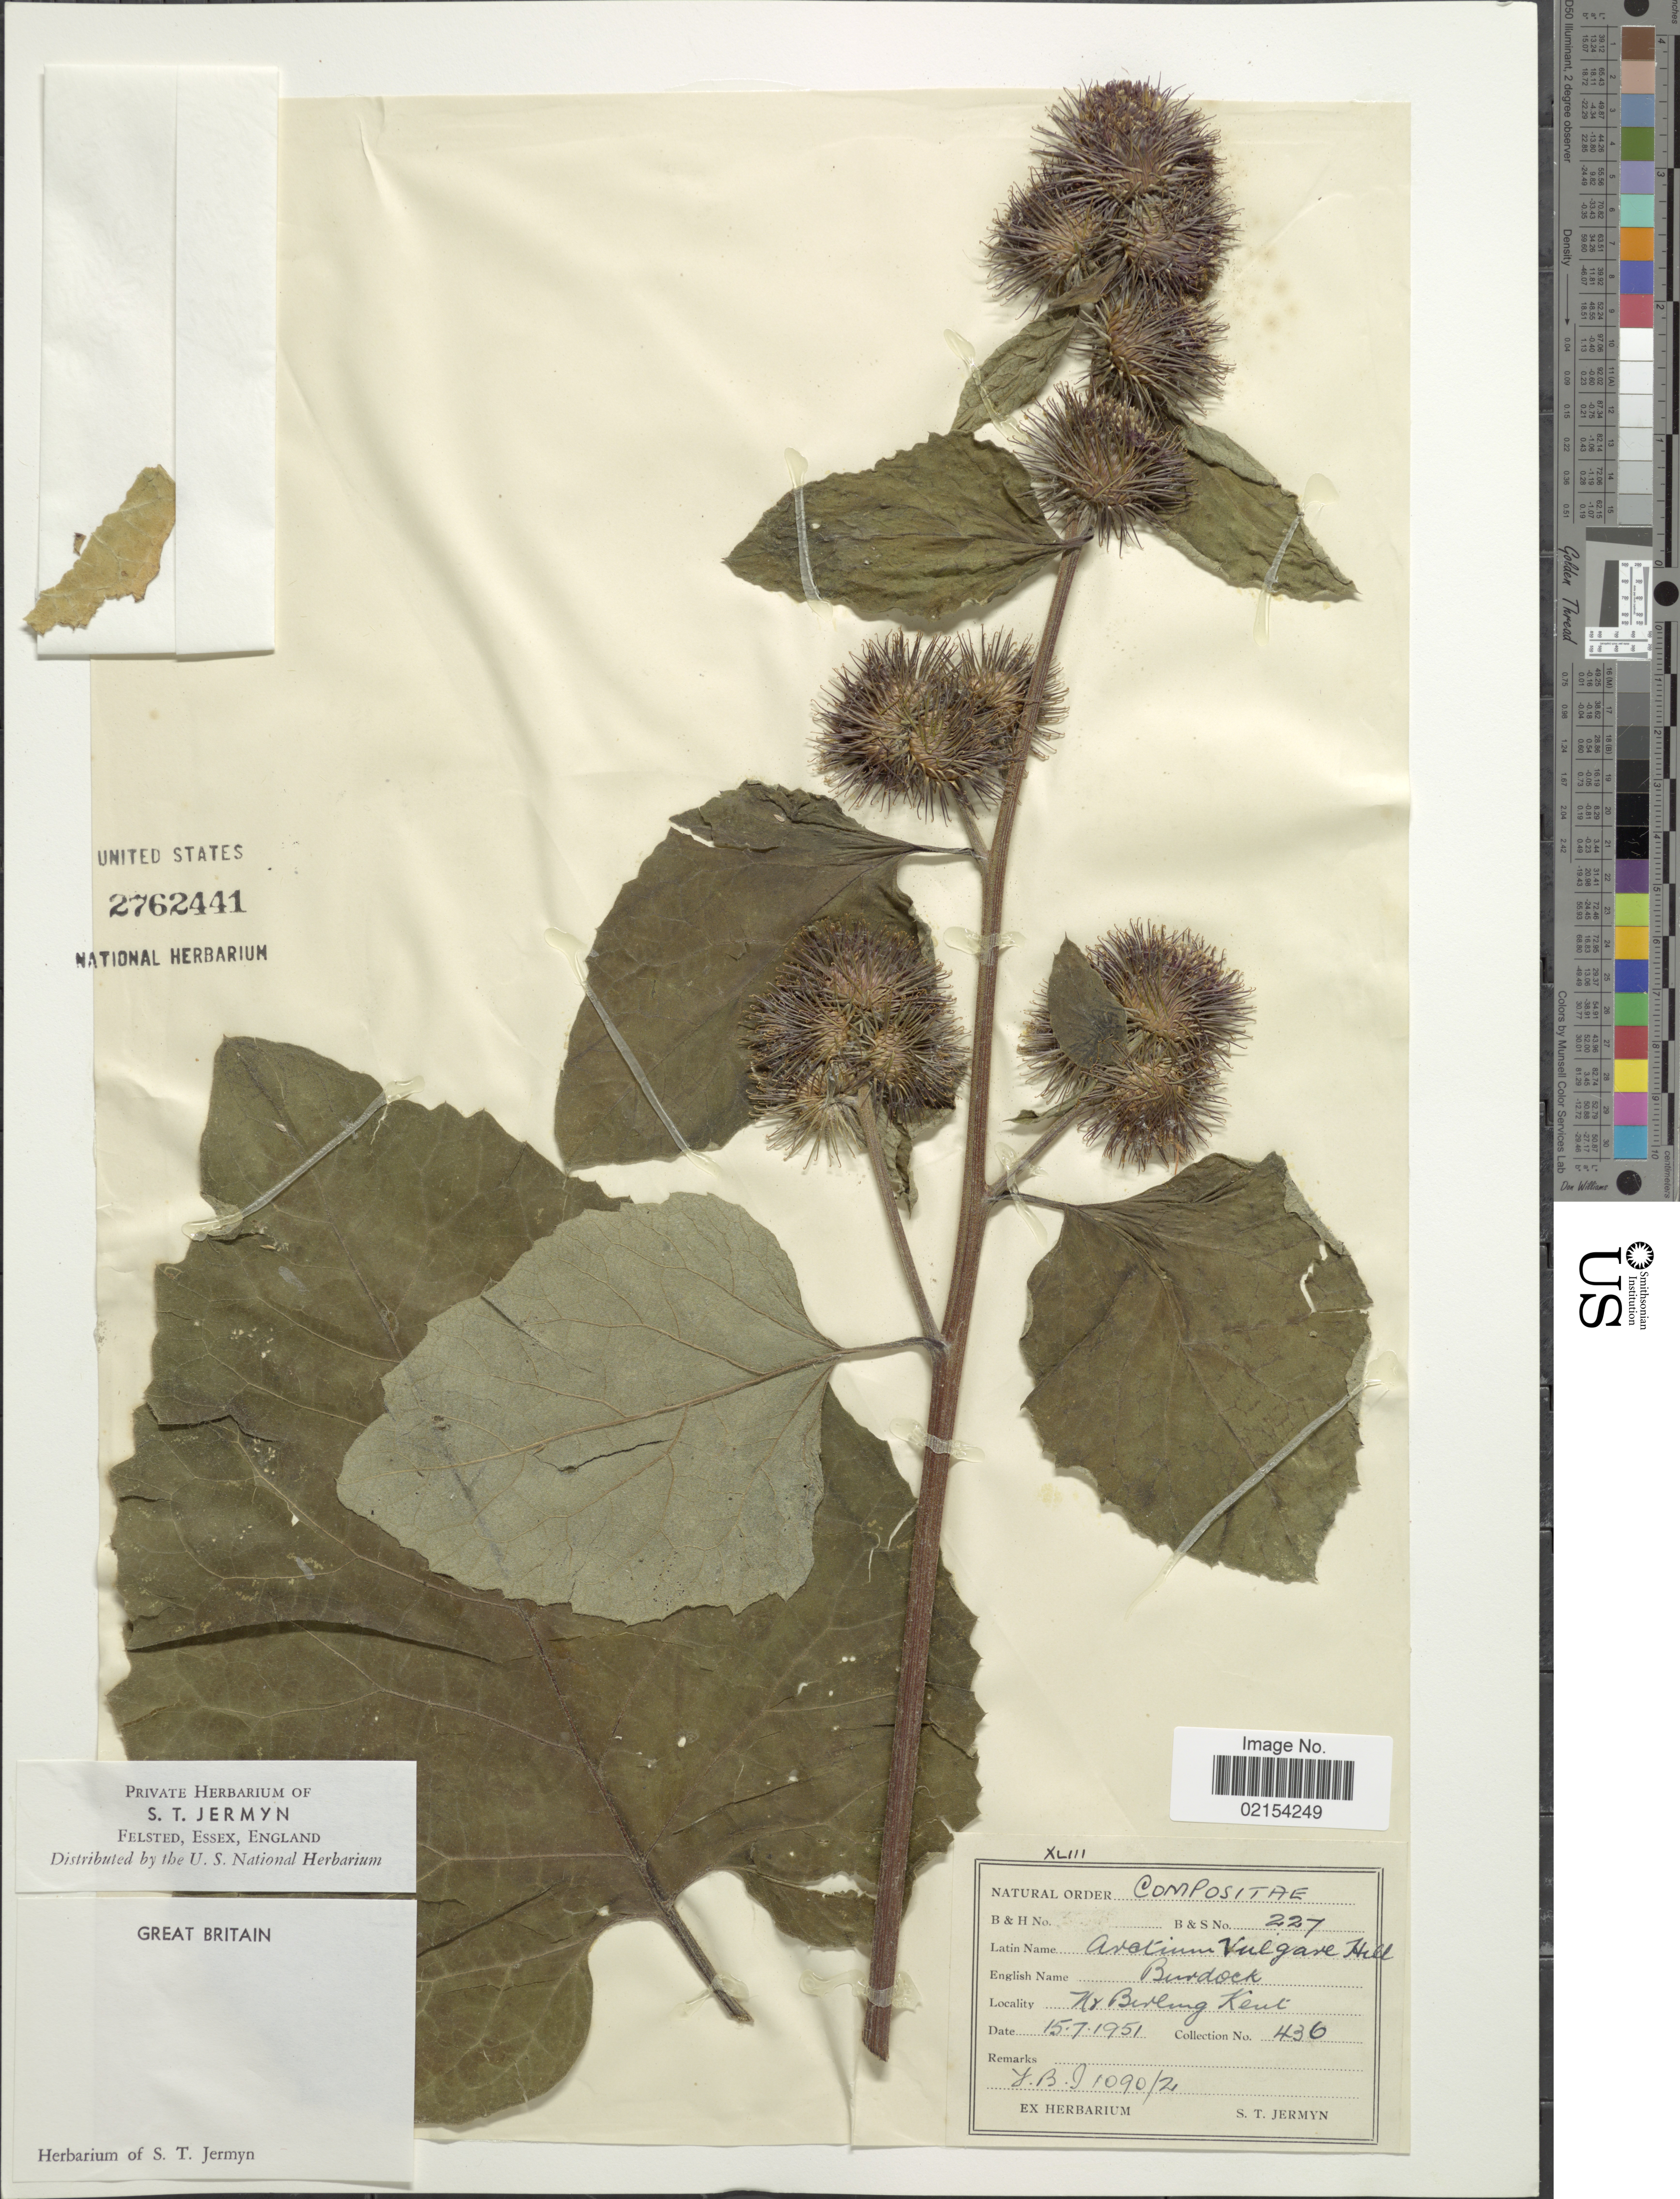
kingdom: Plantae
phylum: Tracheophyta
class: Magnoliopsida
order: Asterales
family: Asteraceae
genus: Arctium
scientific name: Arctium lappa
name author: L.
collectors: S. Jermyn (herbarium)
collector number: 436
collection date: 1951-07-15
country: United Kingdom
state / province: England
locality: Great Britain. N. v. Berling Kent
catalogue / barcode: US 2762441